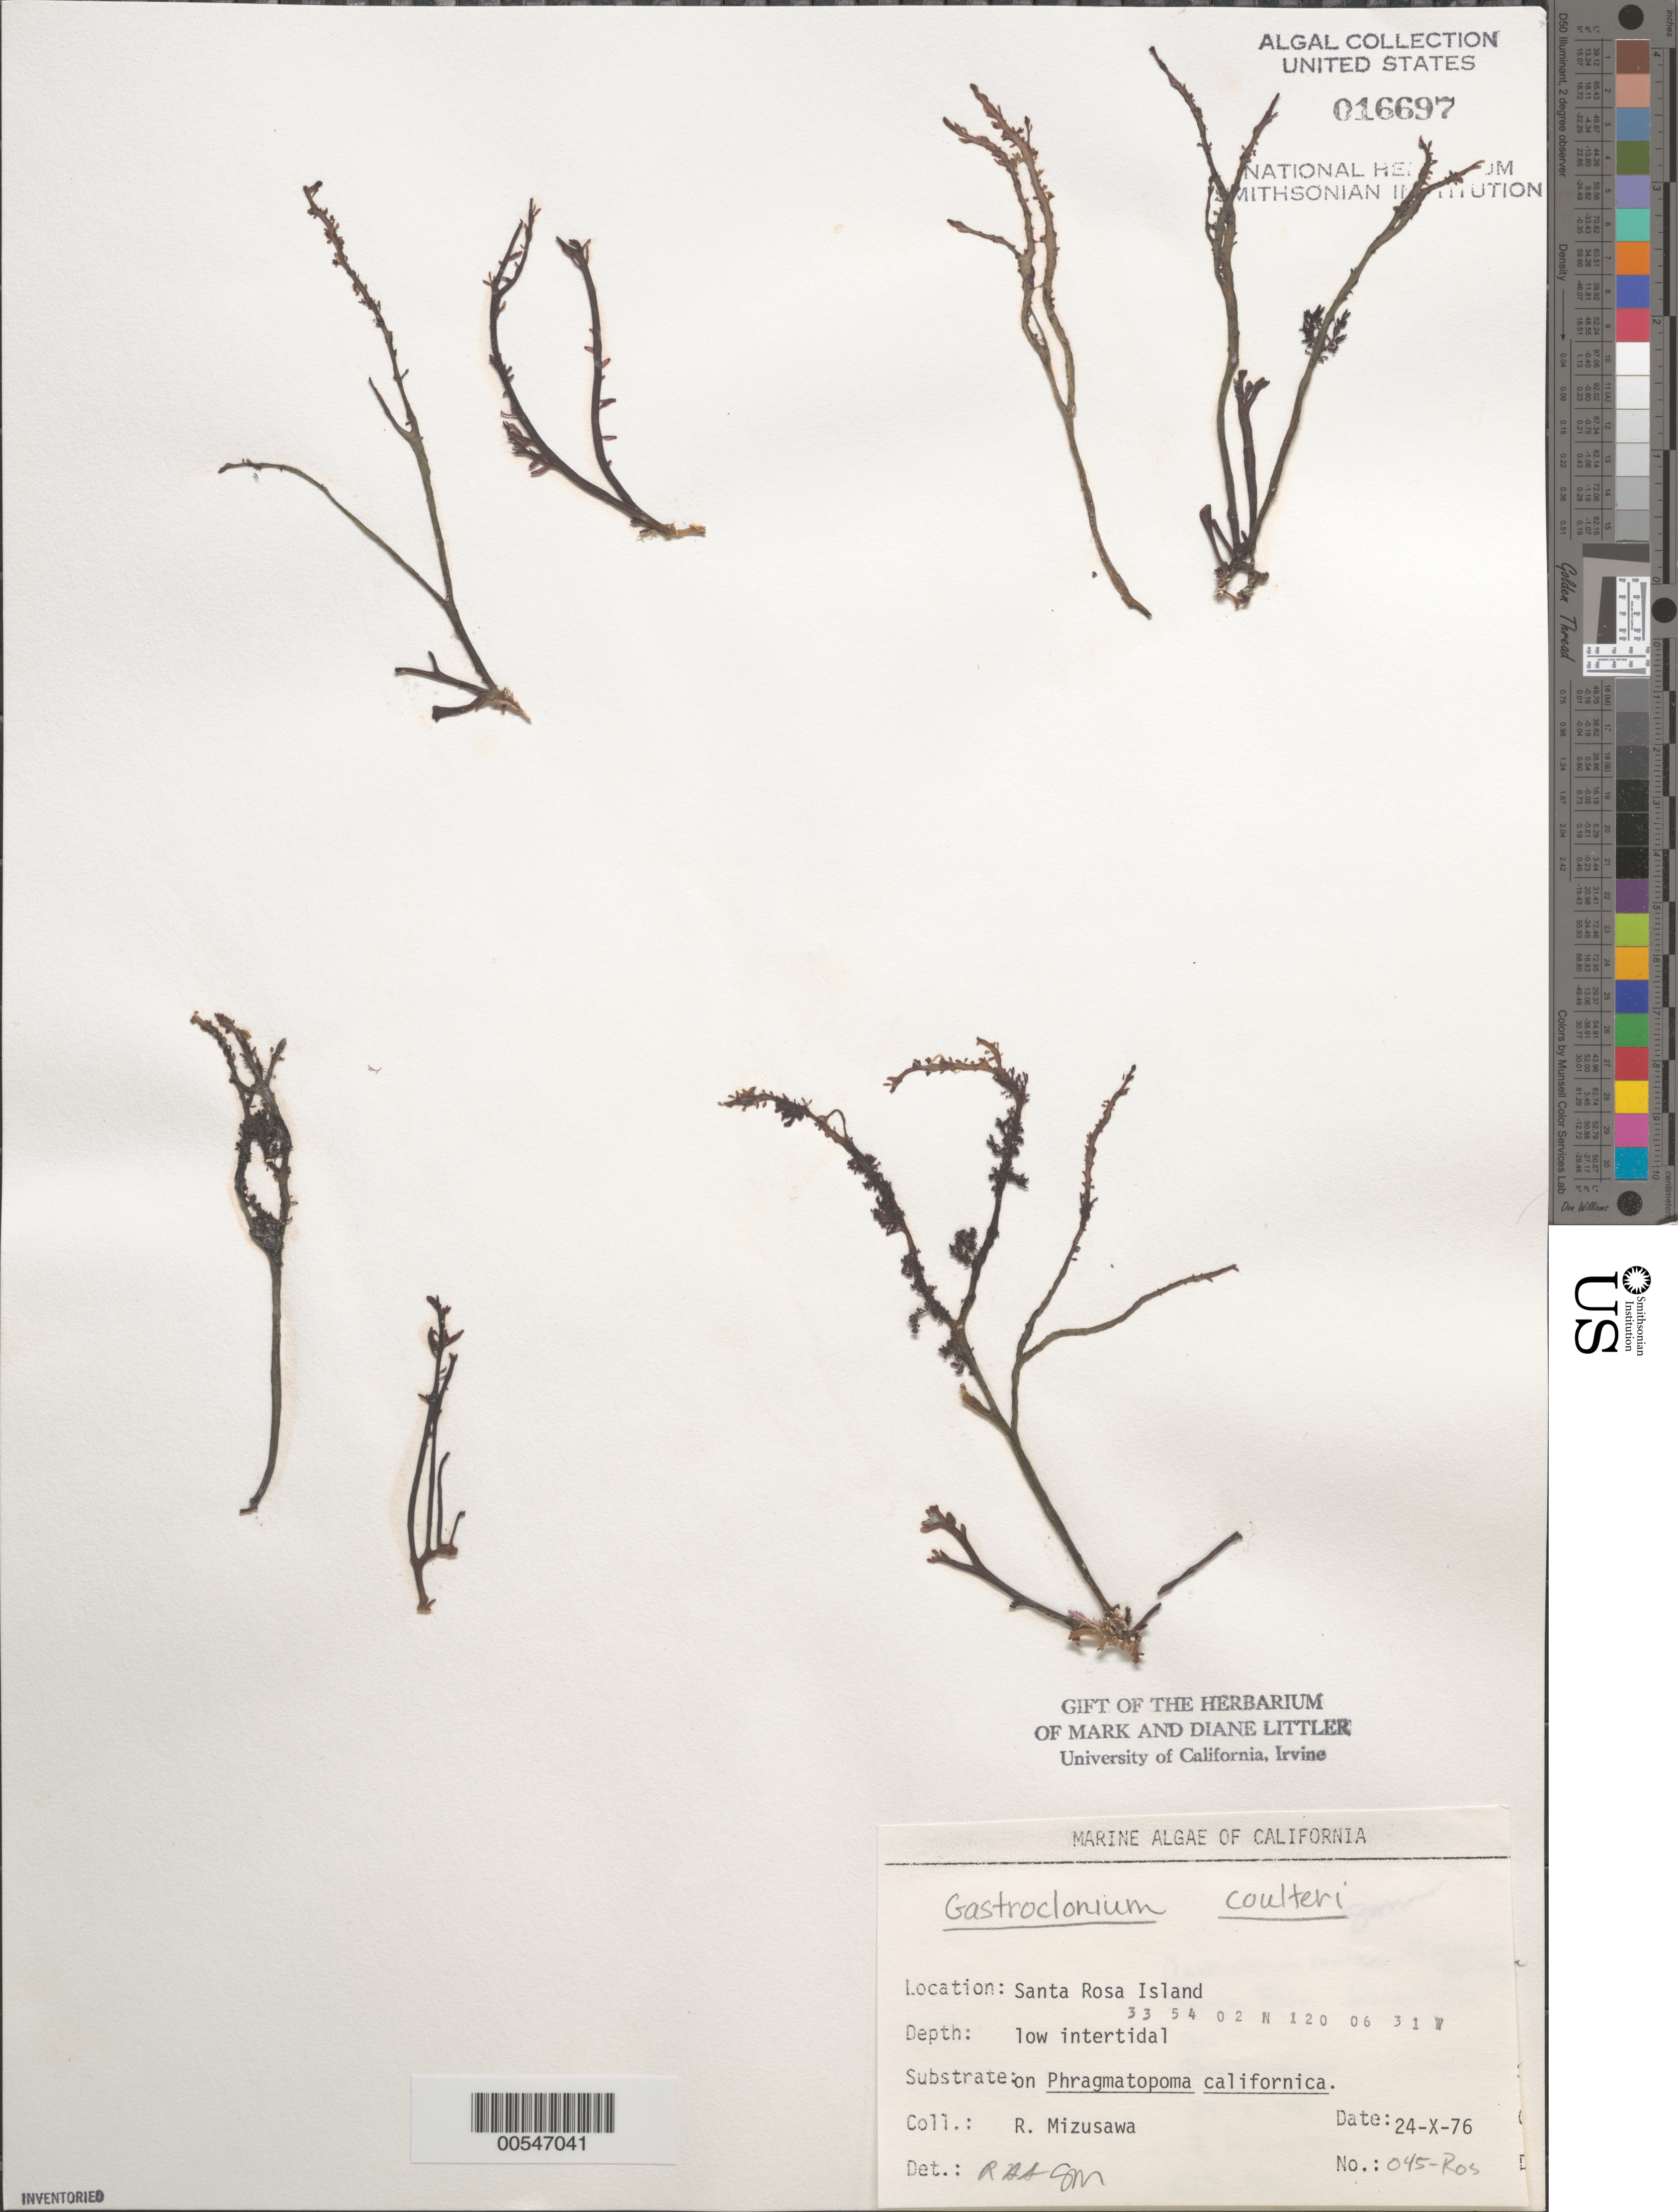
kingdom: Plantae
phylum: Rhodophyta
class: Florideophyceae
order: Rhodymeniales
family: Champiaceae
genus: Neogastroclonium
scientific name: Neogastroclonium subarticulatum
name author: (Turner) L. Le Gall et al.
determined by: Algae name updating Project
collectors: R. Mizusawa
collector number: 045-ros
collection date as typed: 24 Oct 1976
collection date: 1976-10-24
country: United States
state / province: California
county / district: Santa Barbara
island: Santa Rosa Island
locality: Johnson's Lee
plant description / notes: BLM-SOCALBIGHT Rocky Intertidal Survey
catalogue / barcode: US 16697